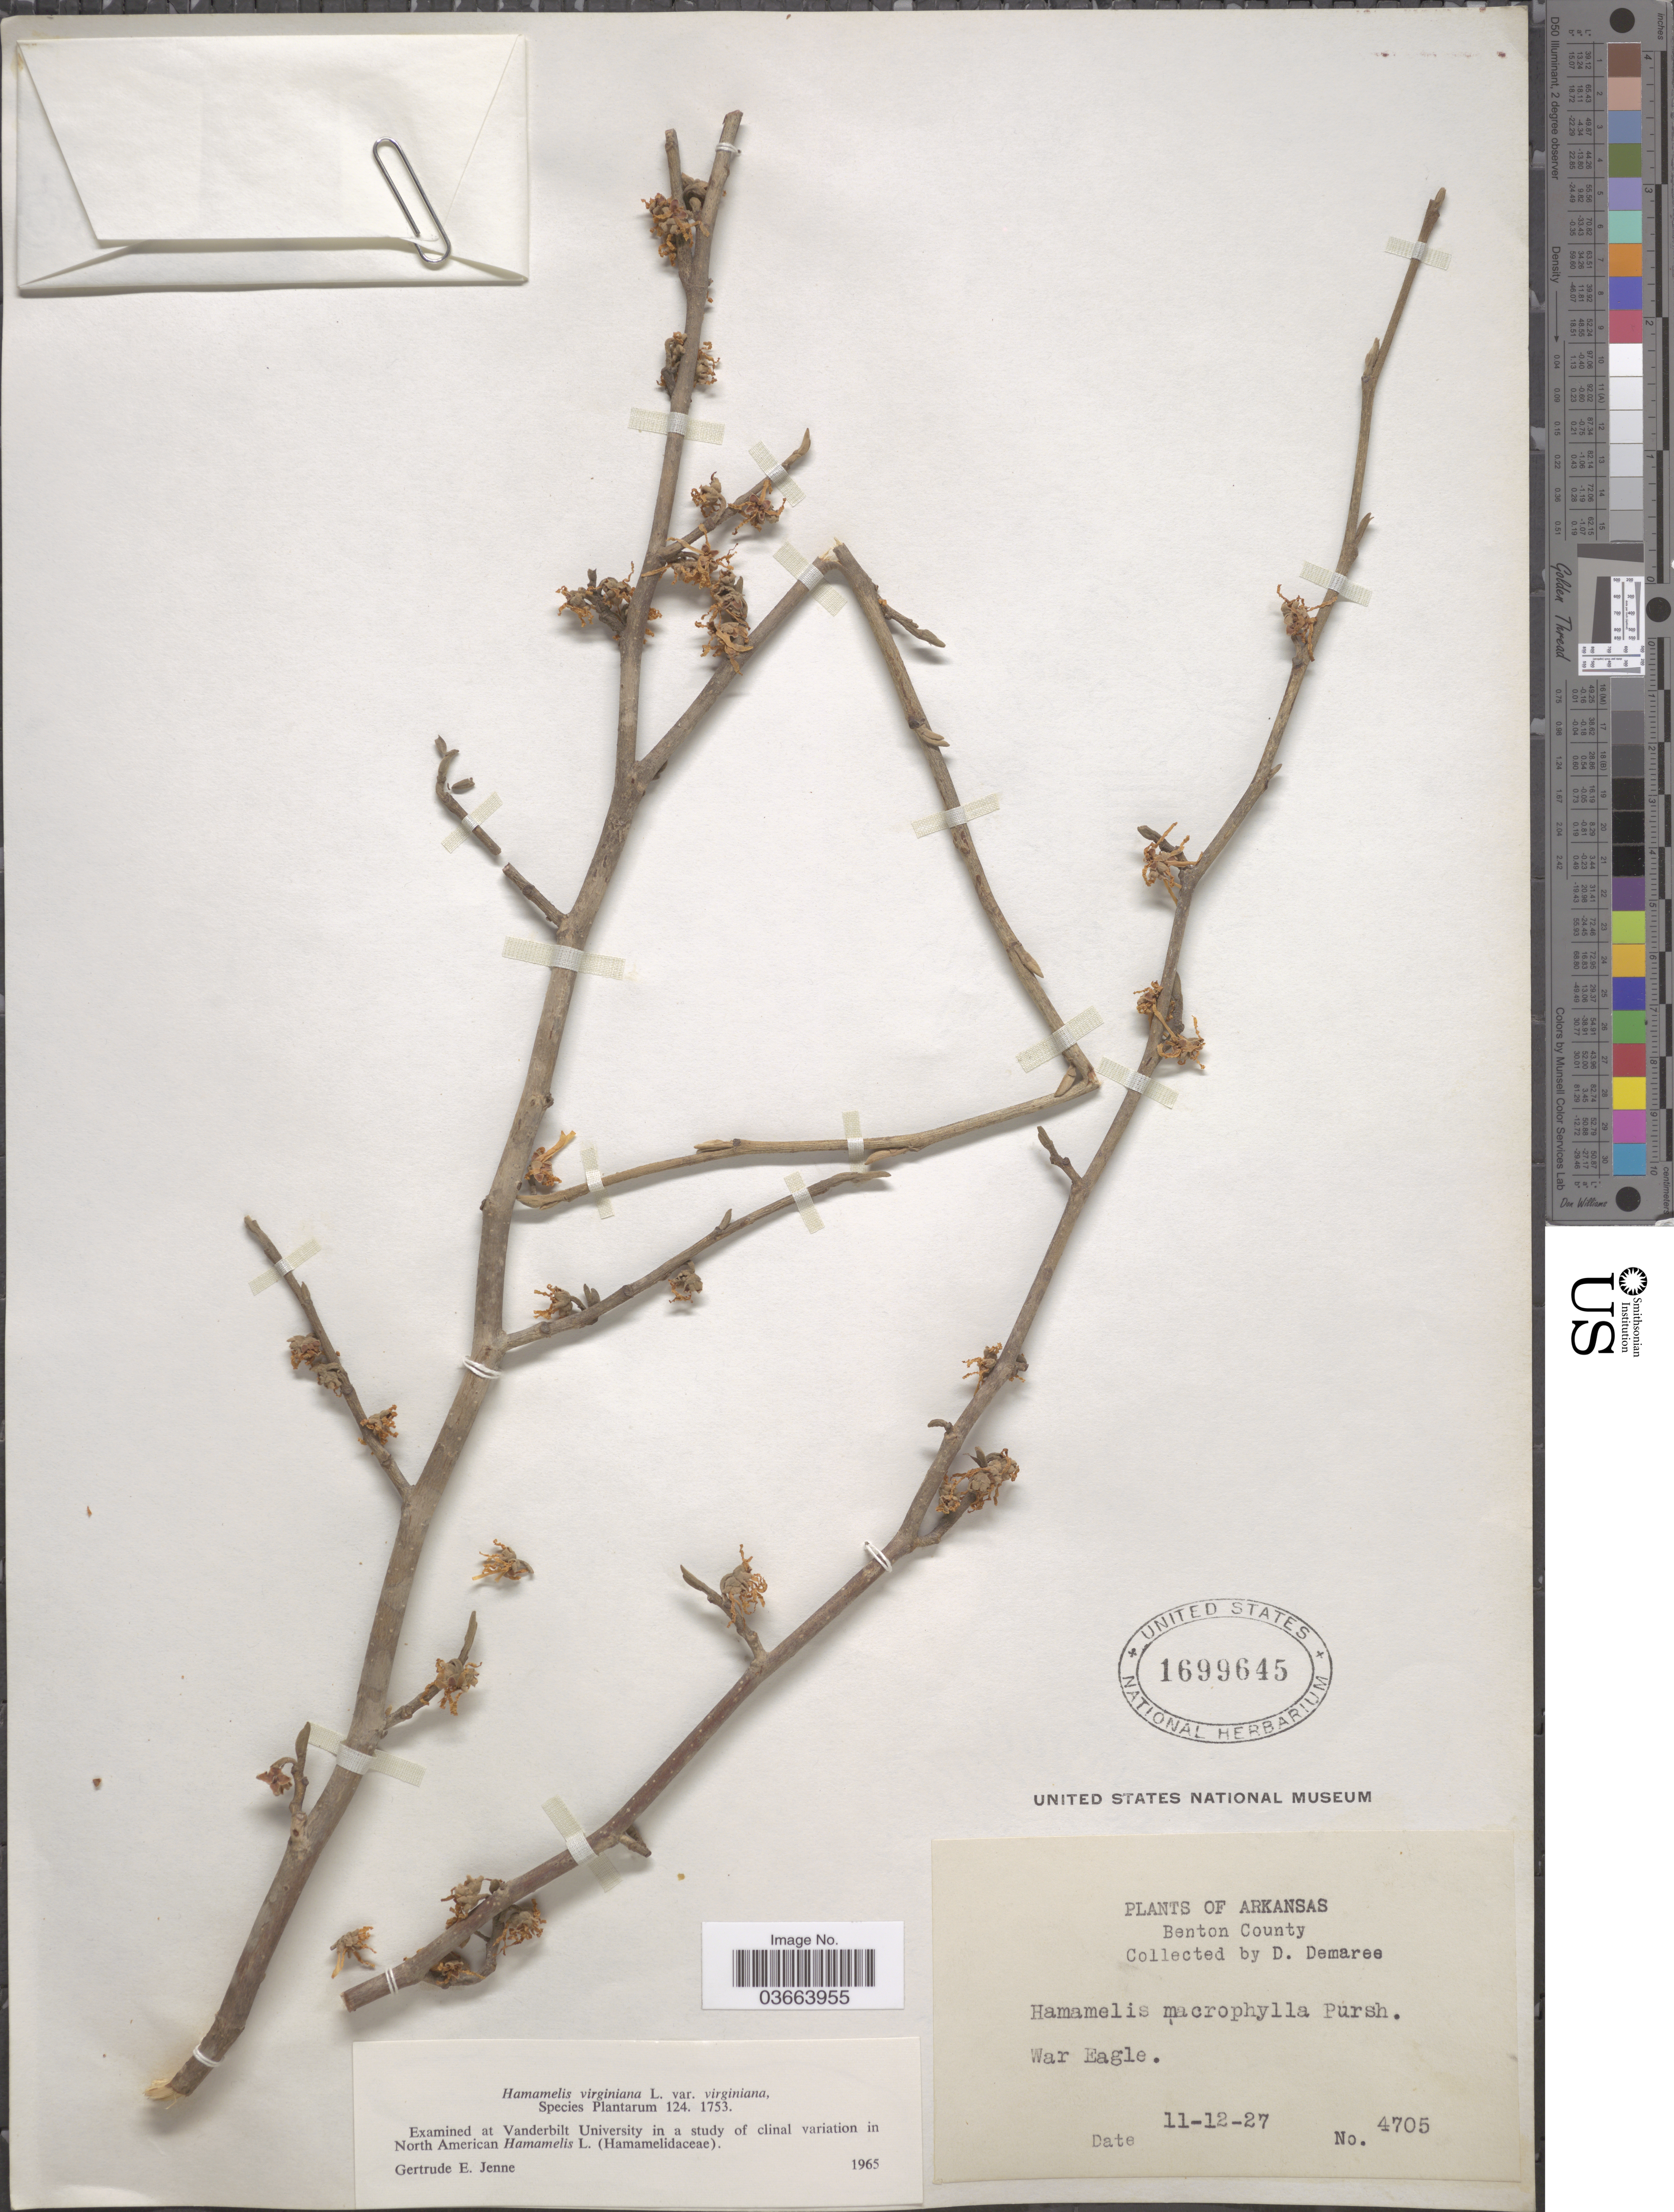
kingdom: Plantae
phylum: Tracheophyta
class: Magnoliopsida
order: Saxifragales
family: Hamamelidaceae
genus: Hamamelis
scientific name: Hamamelis virginiana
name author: L.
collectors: D. Demaree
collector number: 4705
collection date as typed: Transcribed d/m/y: 12/11/27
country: United States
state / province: Arkansas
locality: Benton County. War Eagle.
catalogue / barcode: US 1699645